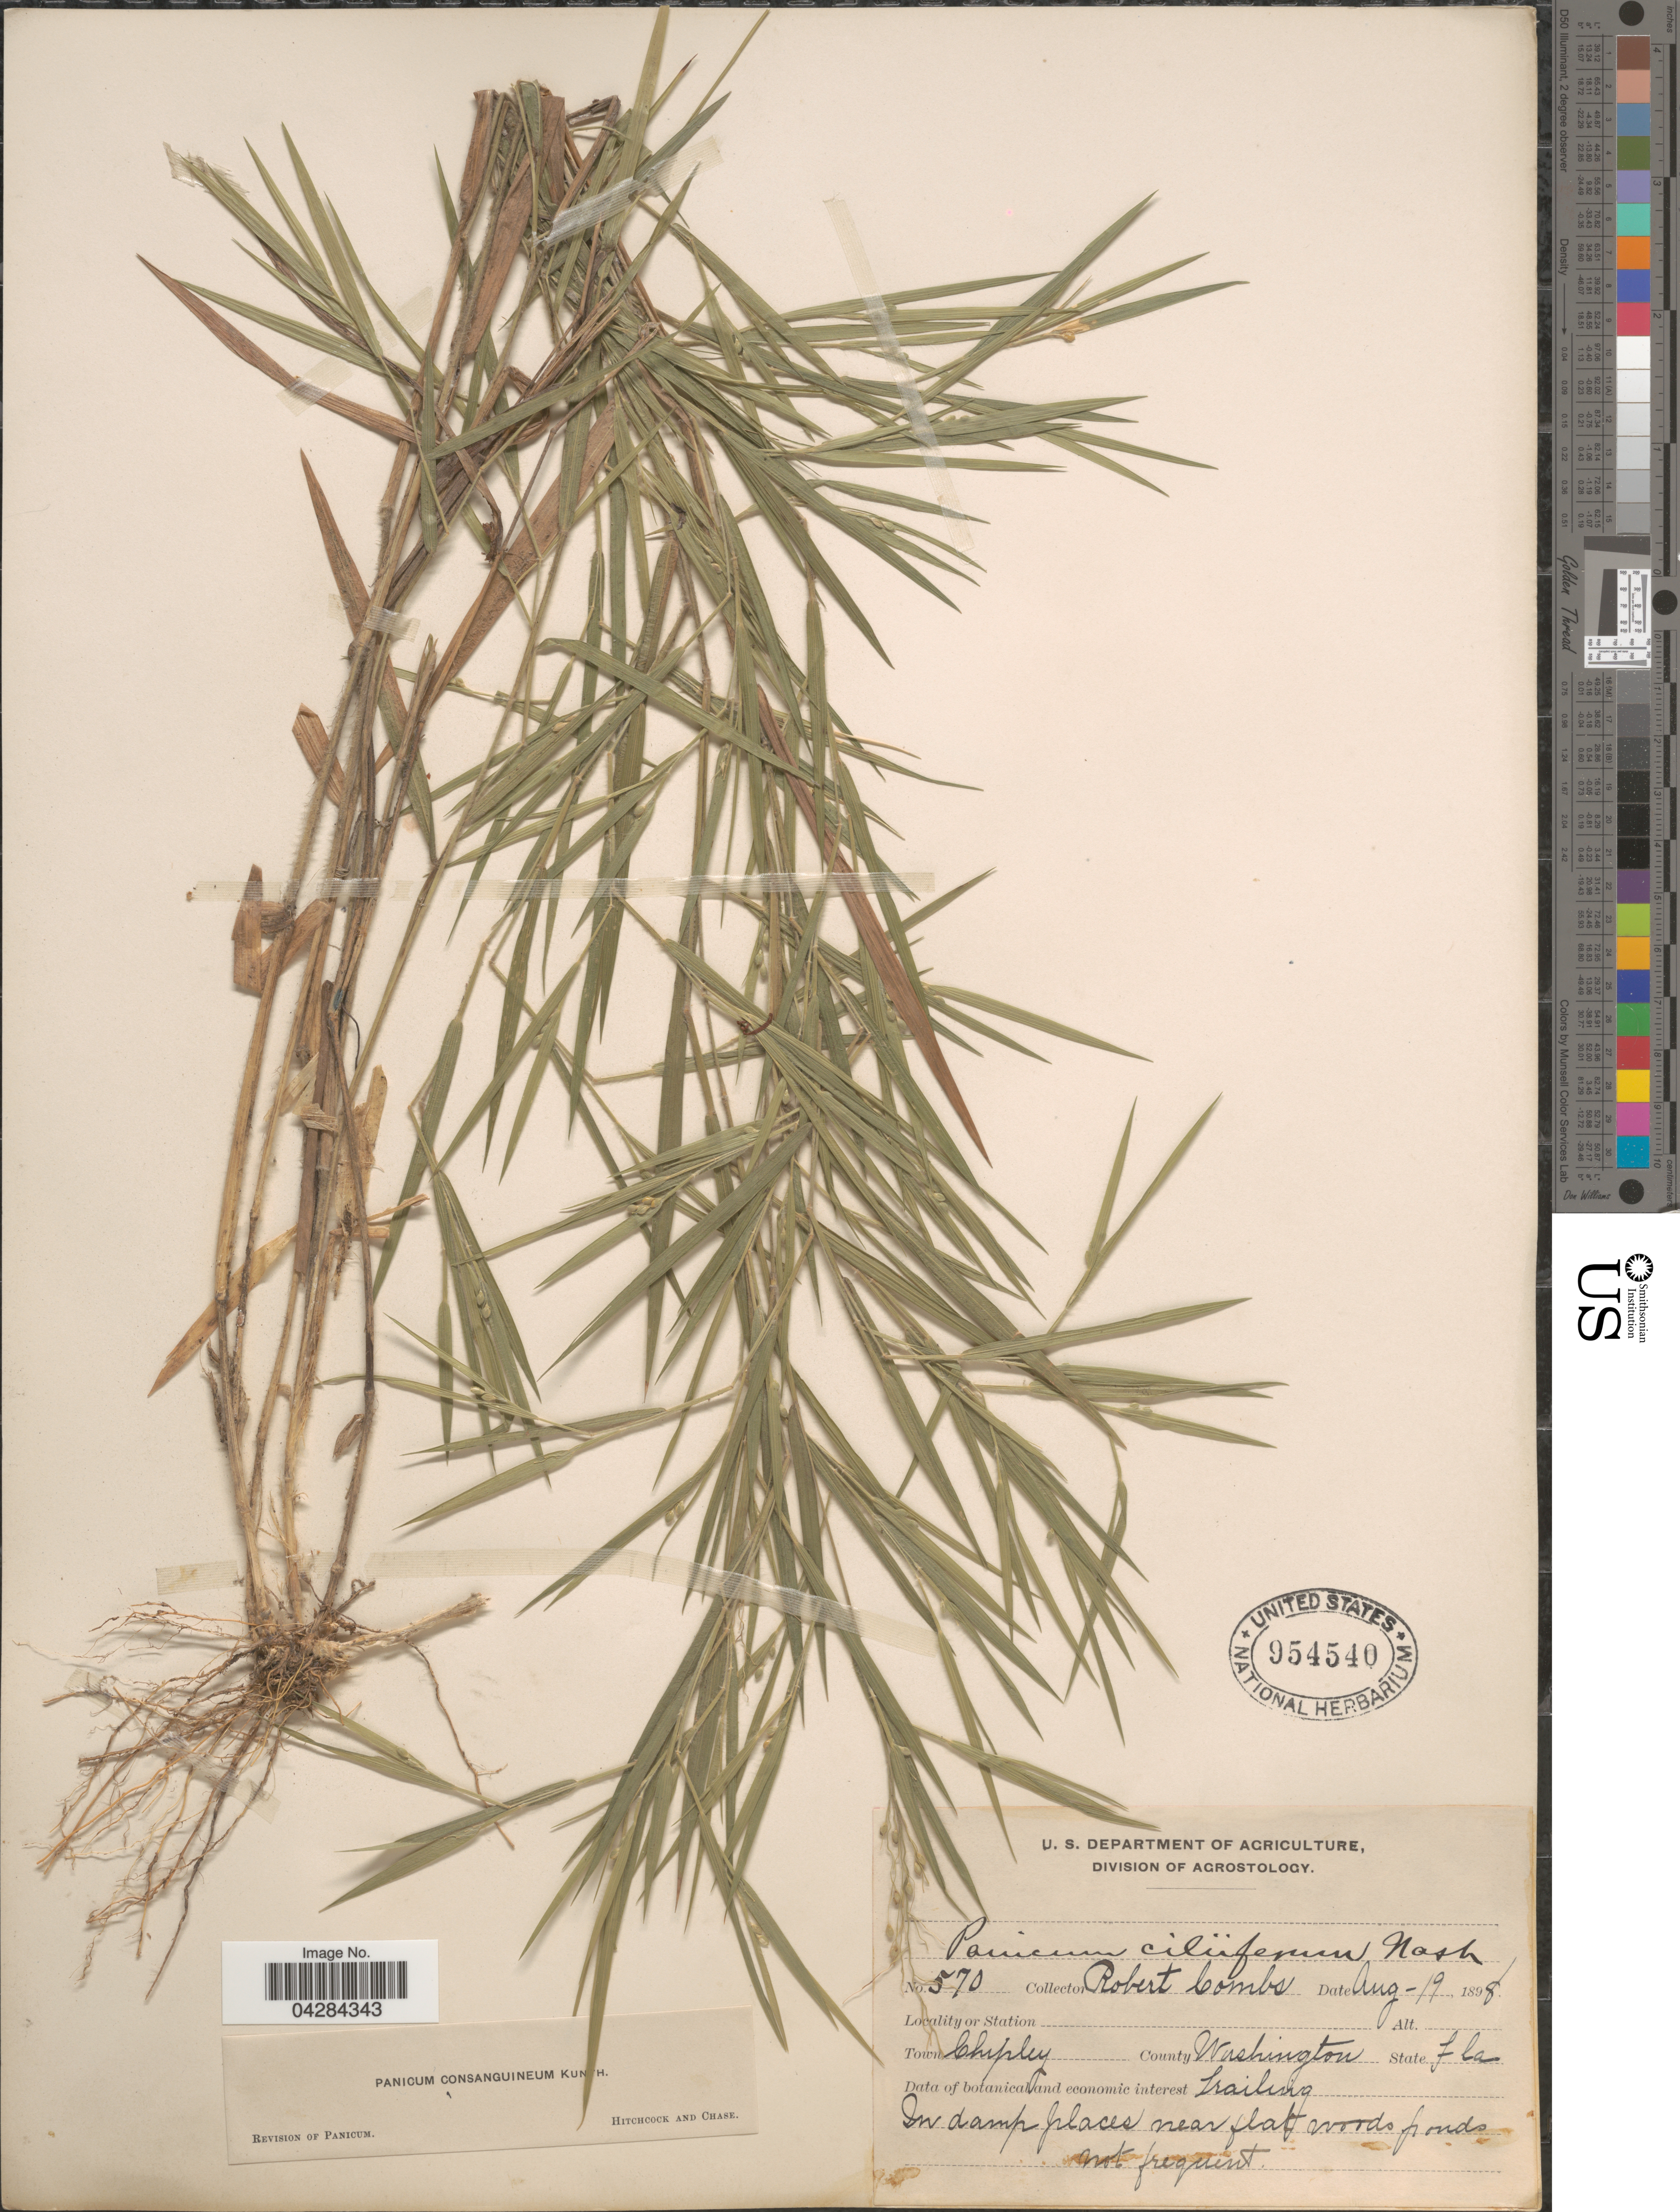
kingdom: Plantae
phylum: Tracheophyta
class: Liliopsida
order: Poales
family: Poaceae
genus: Dichanthelium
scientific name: Dichanthelium ovale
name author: (Elliott) Gould & C.A. Clark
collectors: R. Combs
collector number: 570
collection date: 1898-08-19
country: United States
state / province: Florida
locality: Town Chipley. County Washington. Trailing. In damp places near flat woods ponds.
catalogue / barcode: US 954540